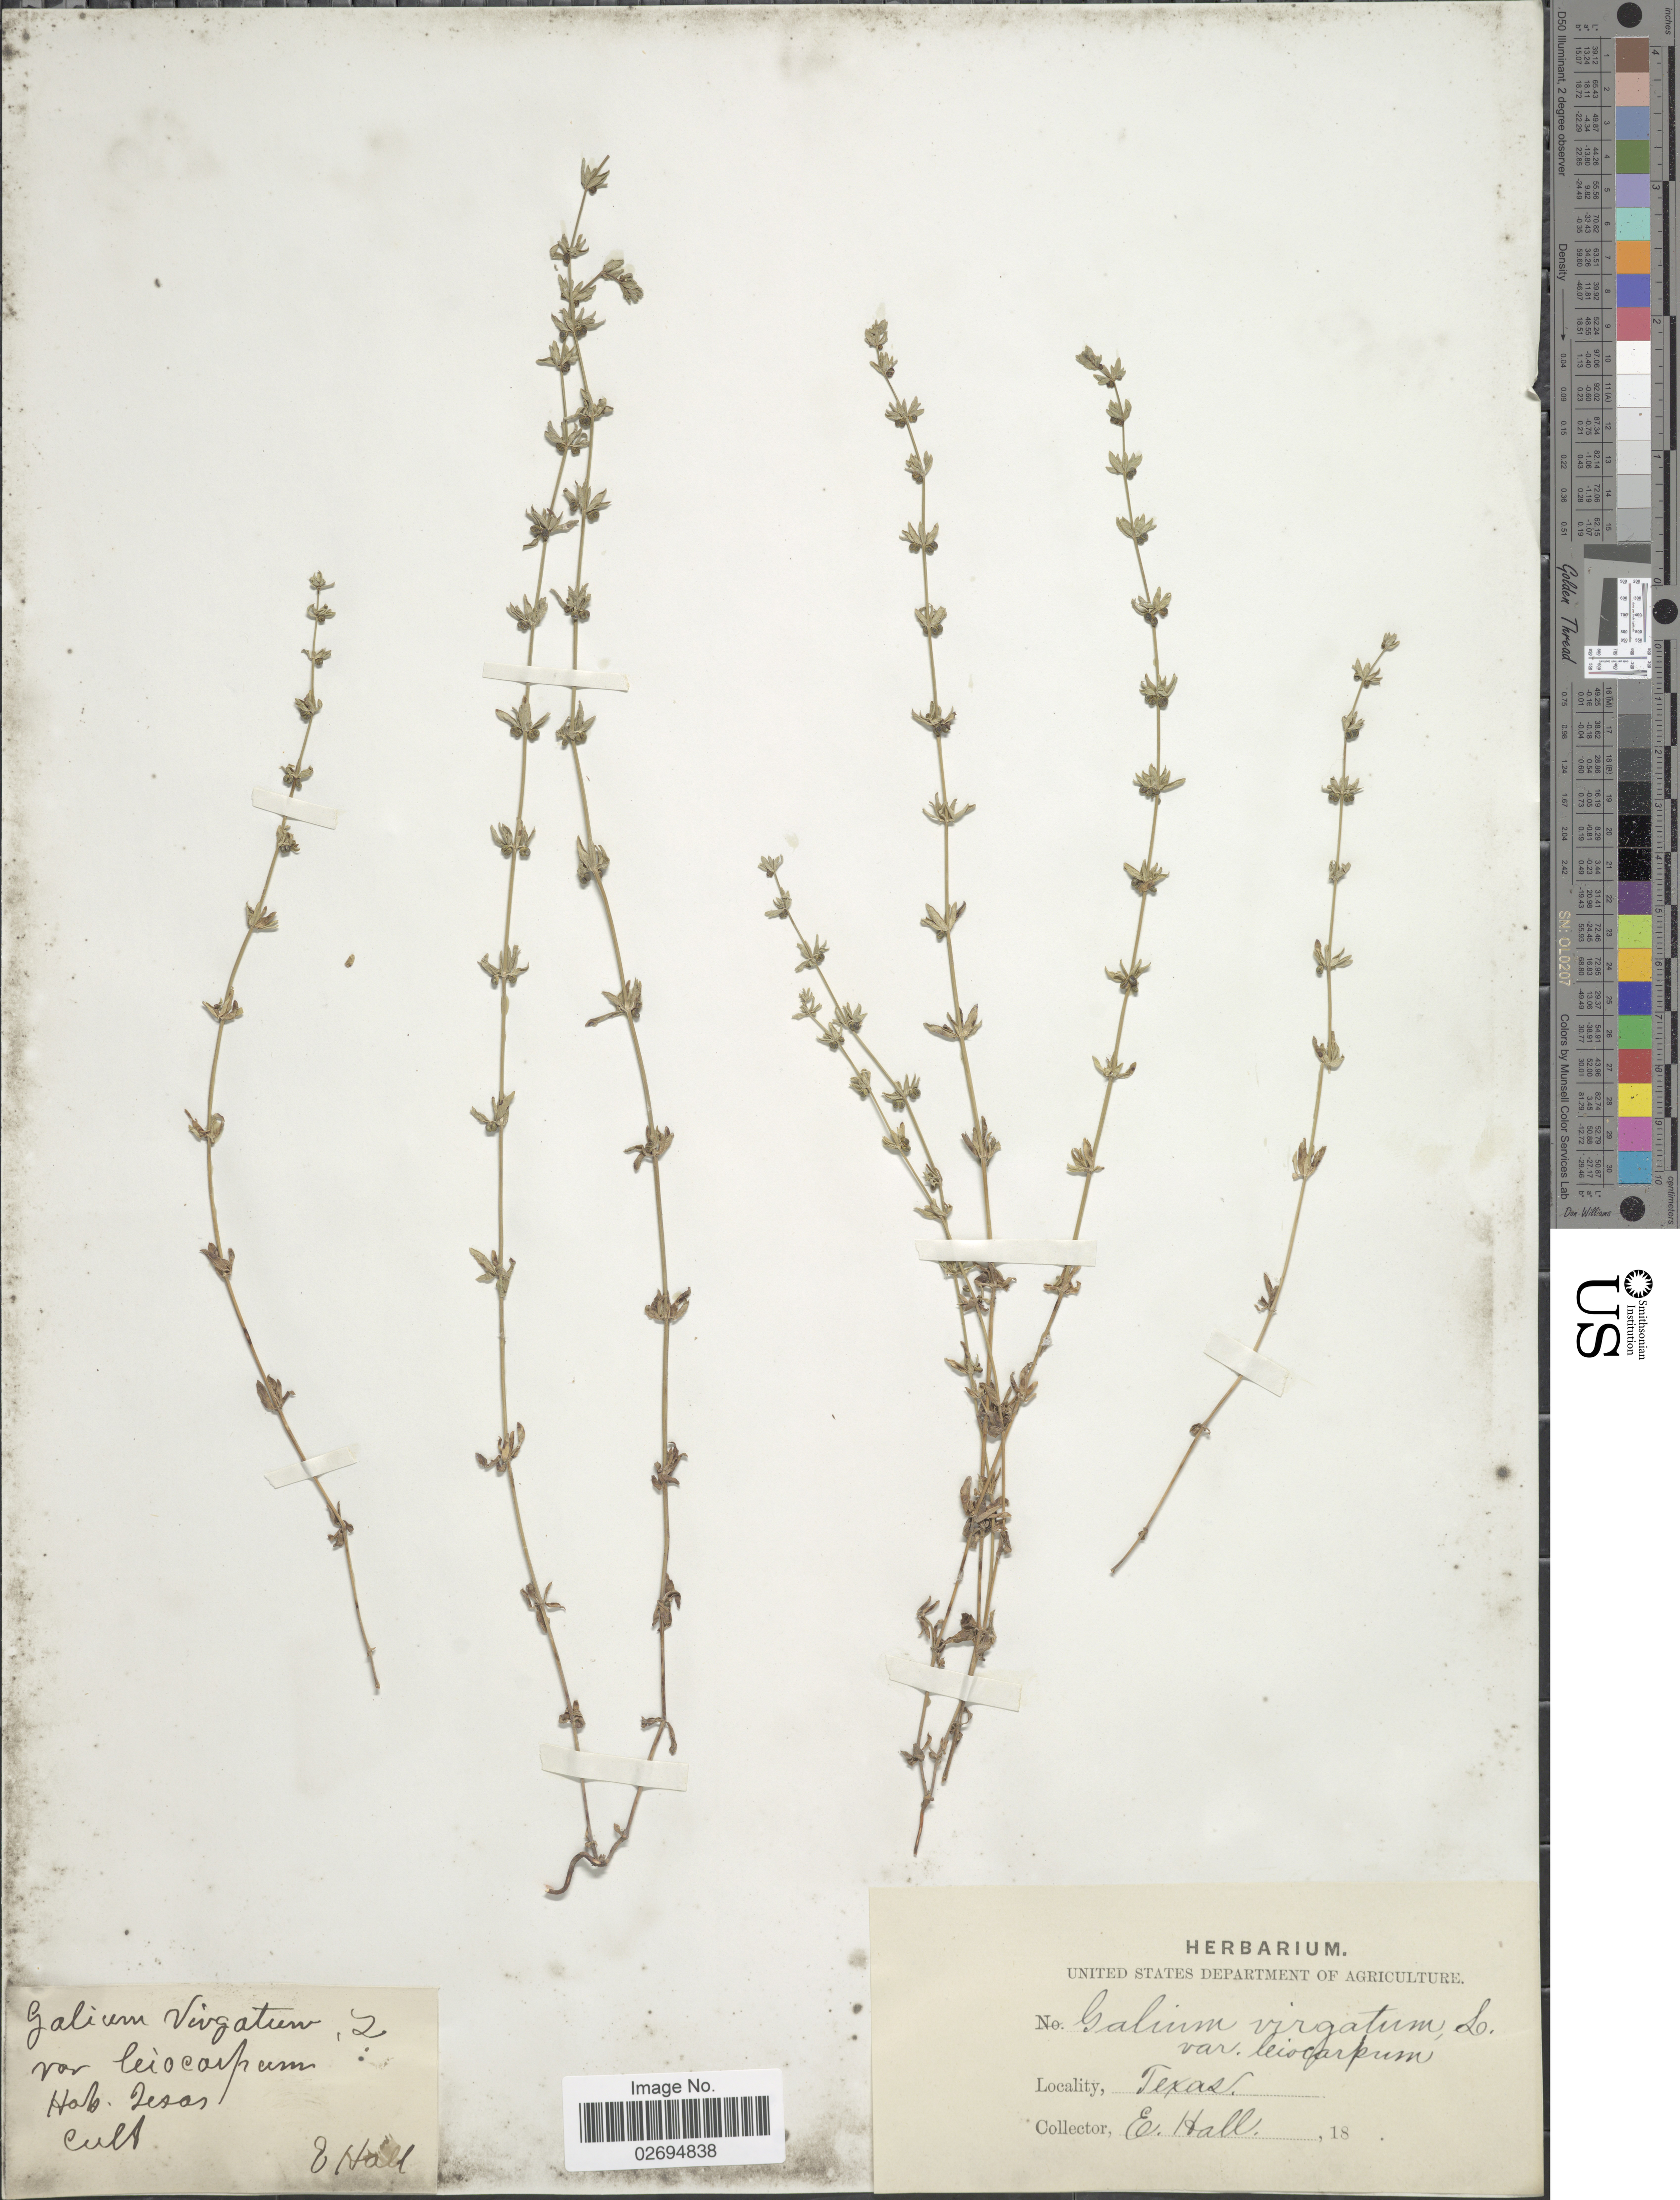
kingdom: Plantae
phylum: Tracheophyta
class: Magnoliopsida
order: Gentianales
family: Rubiaceae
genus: Galium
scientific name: Galium virgatum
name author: Nutt.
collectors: E. Hall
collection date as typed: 18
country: United States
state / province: Texas